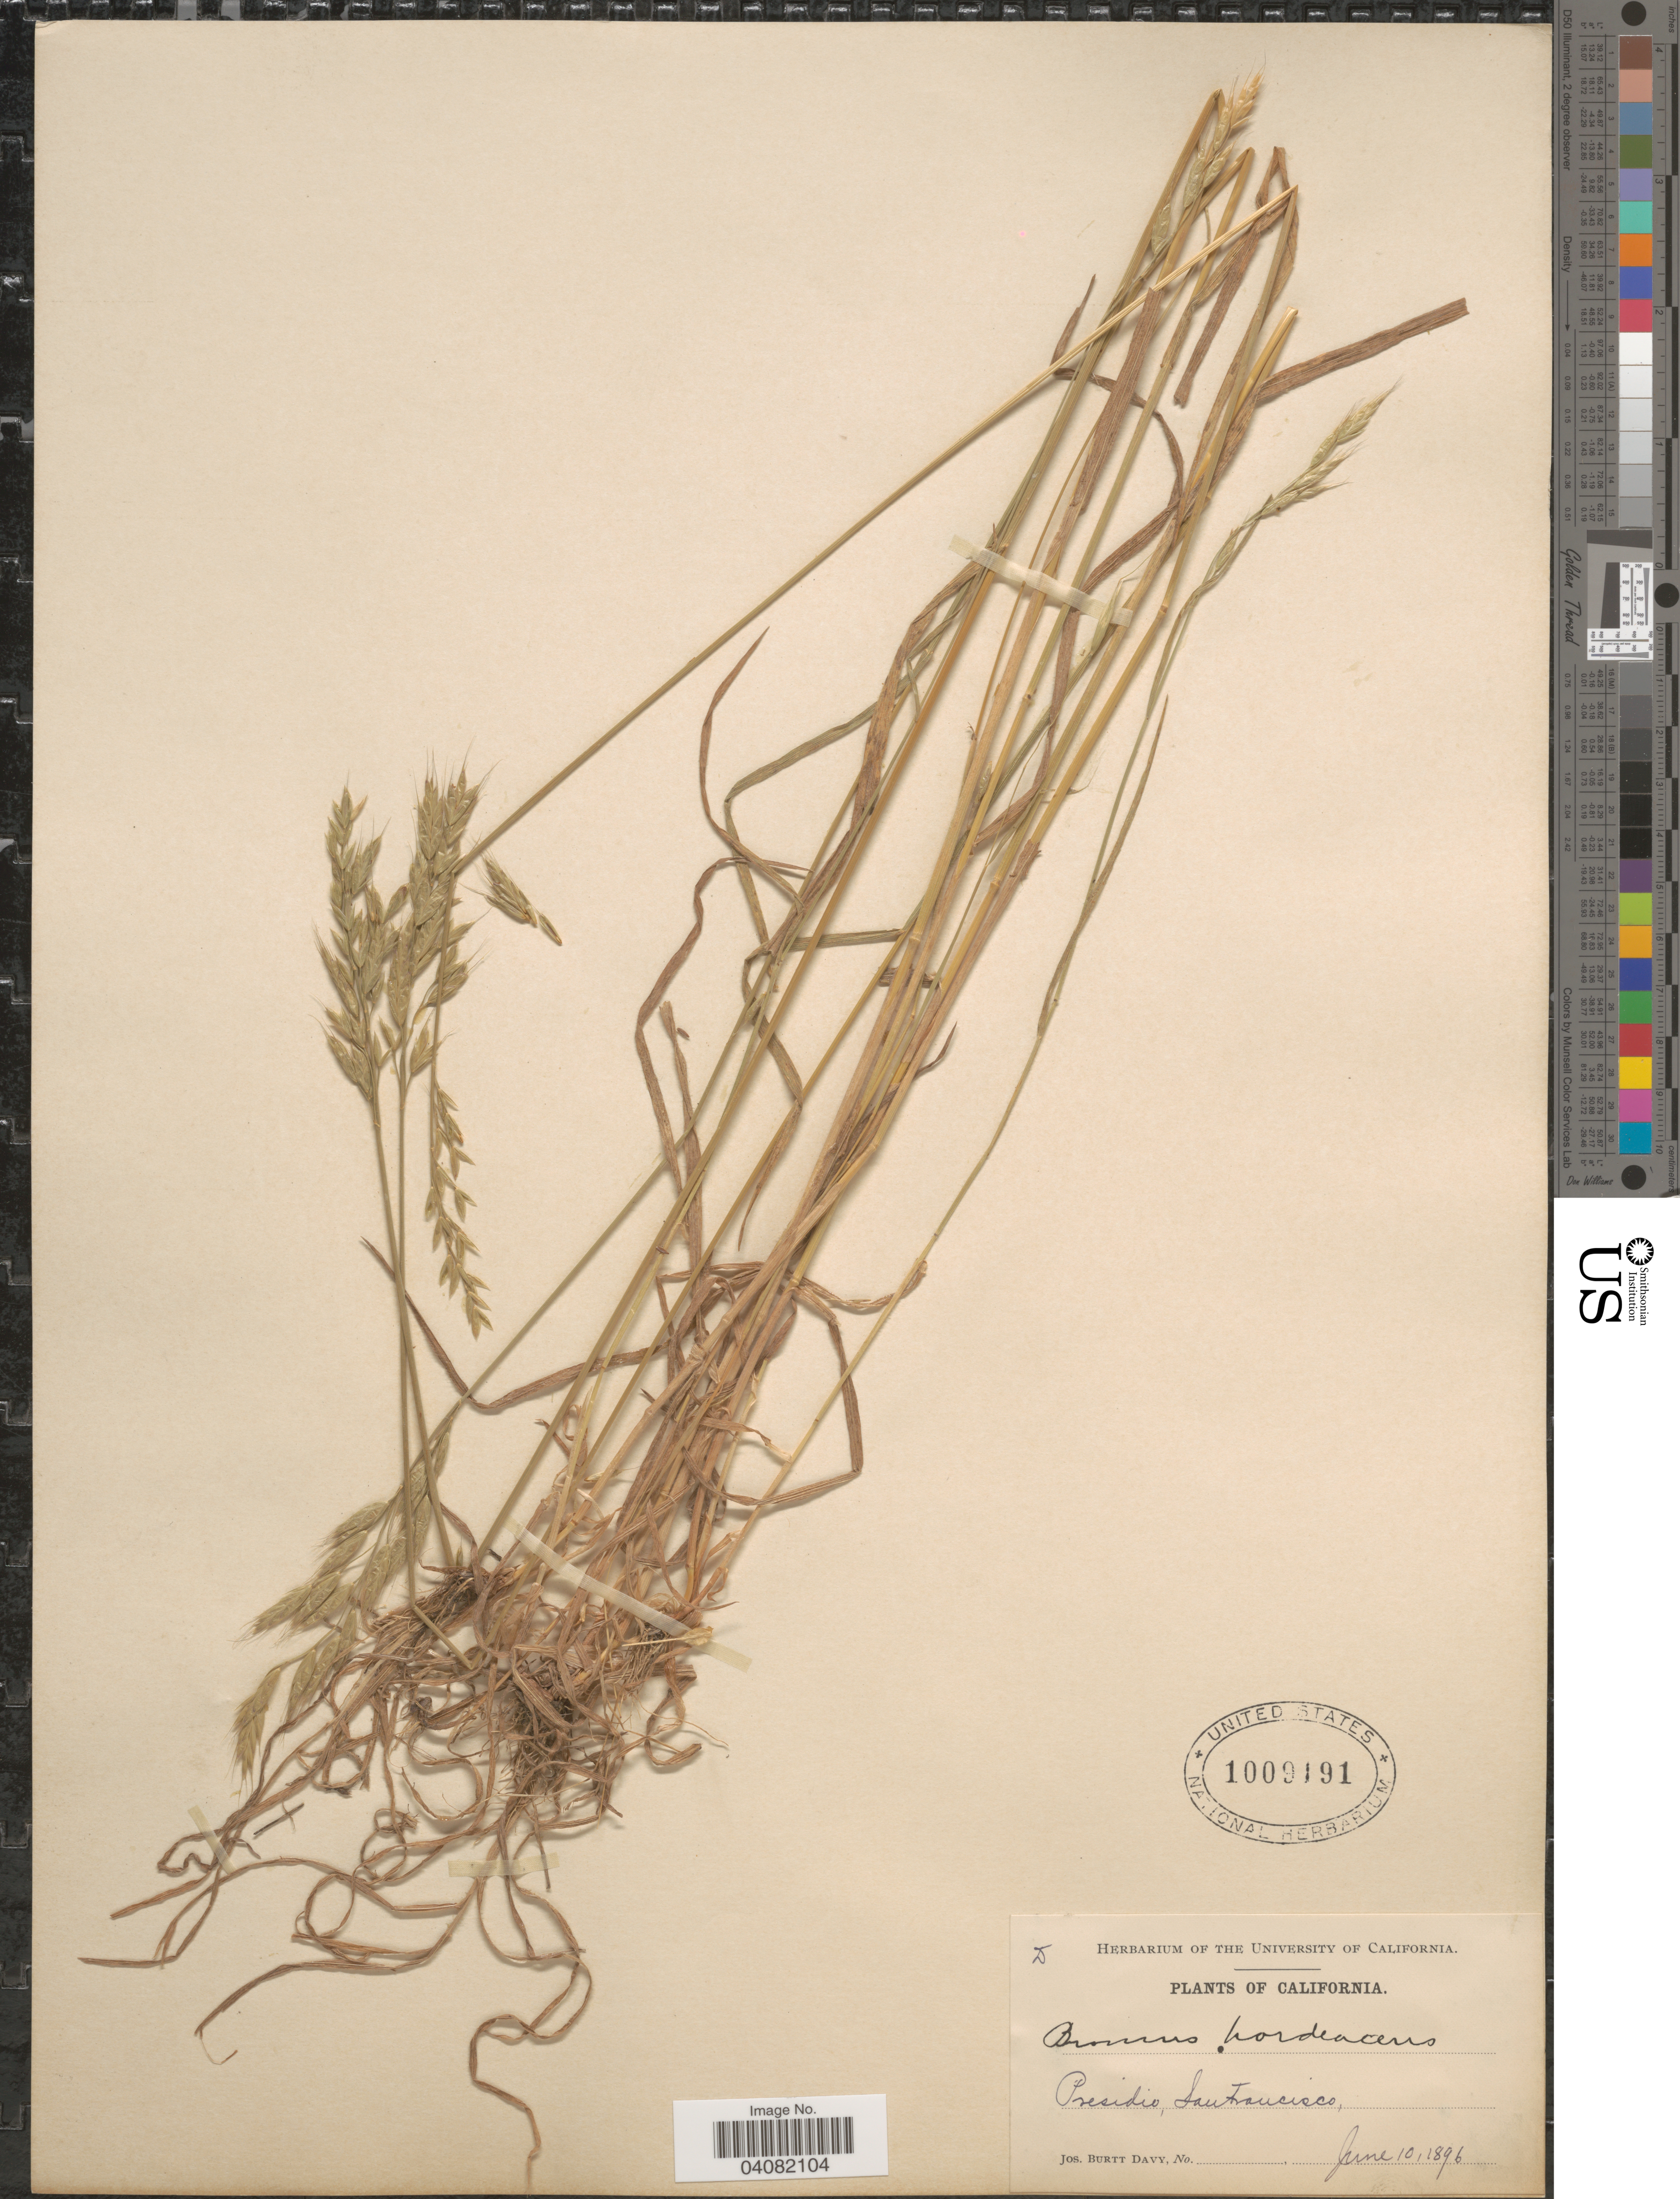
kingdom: Plantae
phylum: Tracheophyta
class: Liliopsida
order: Poales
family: Poaceae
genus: Bromus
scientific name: Bromus hordeaceus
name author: L.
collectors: J. Burtt Davy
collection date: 1896-06-10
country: United States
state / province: California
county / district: San Francisco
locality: Presidio, San Francisco.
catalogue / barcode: US 1009191